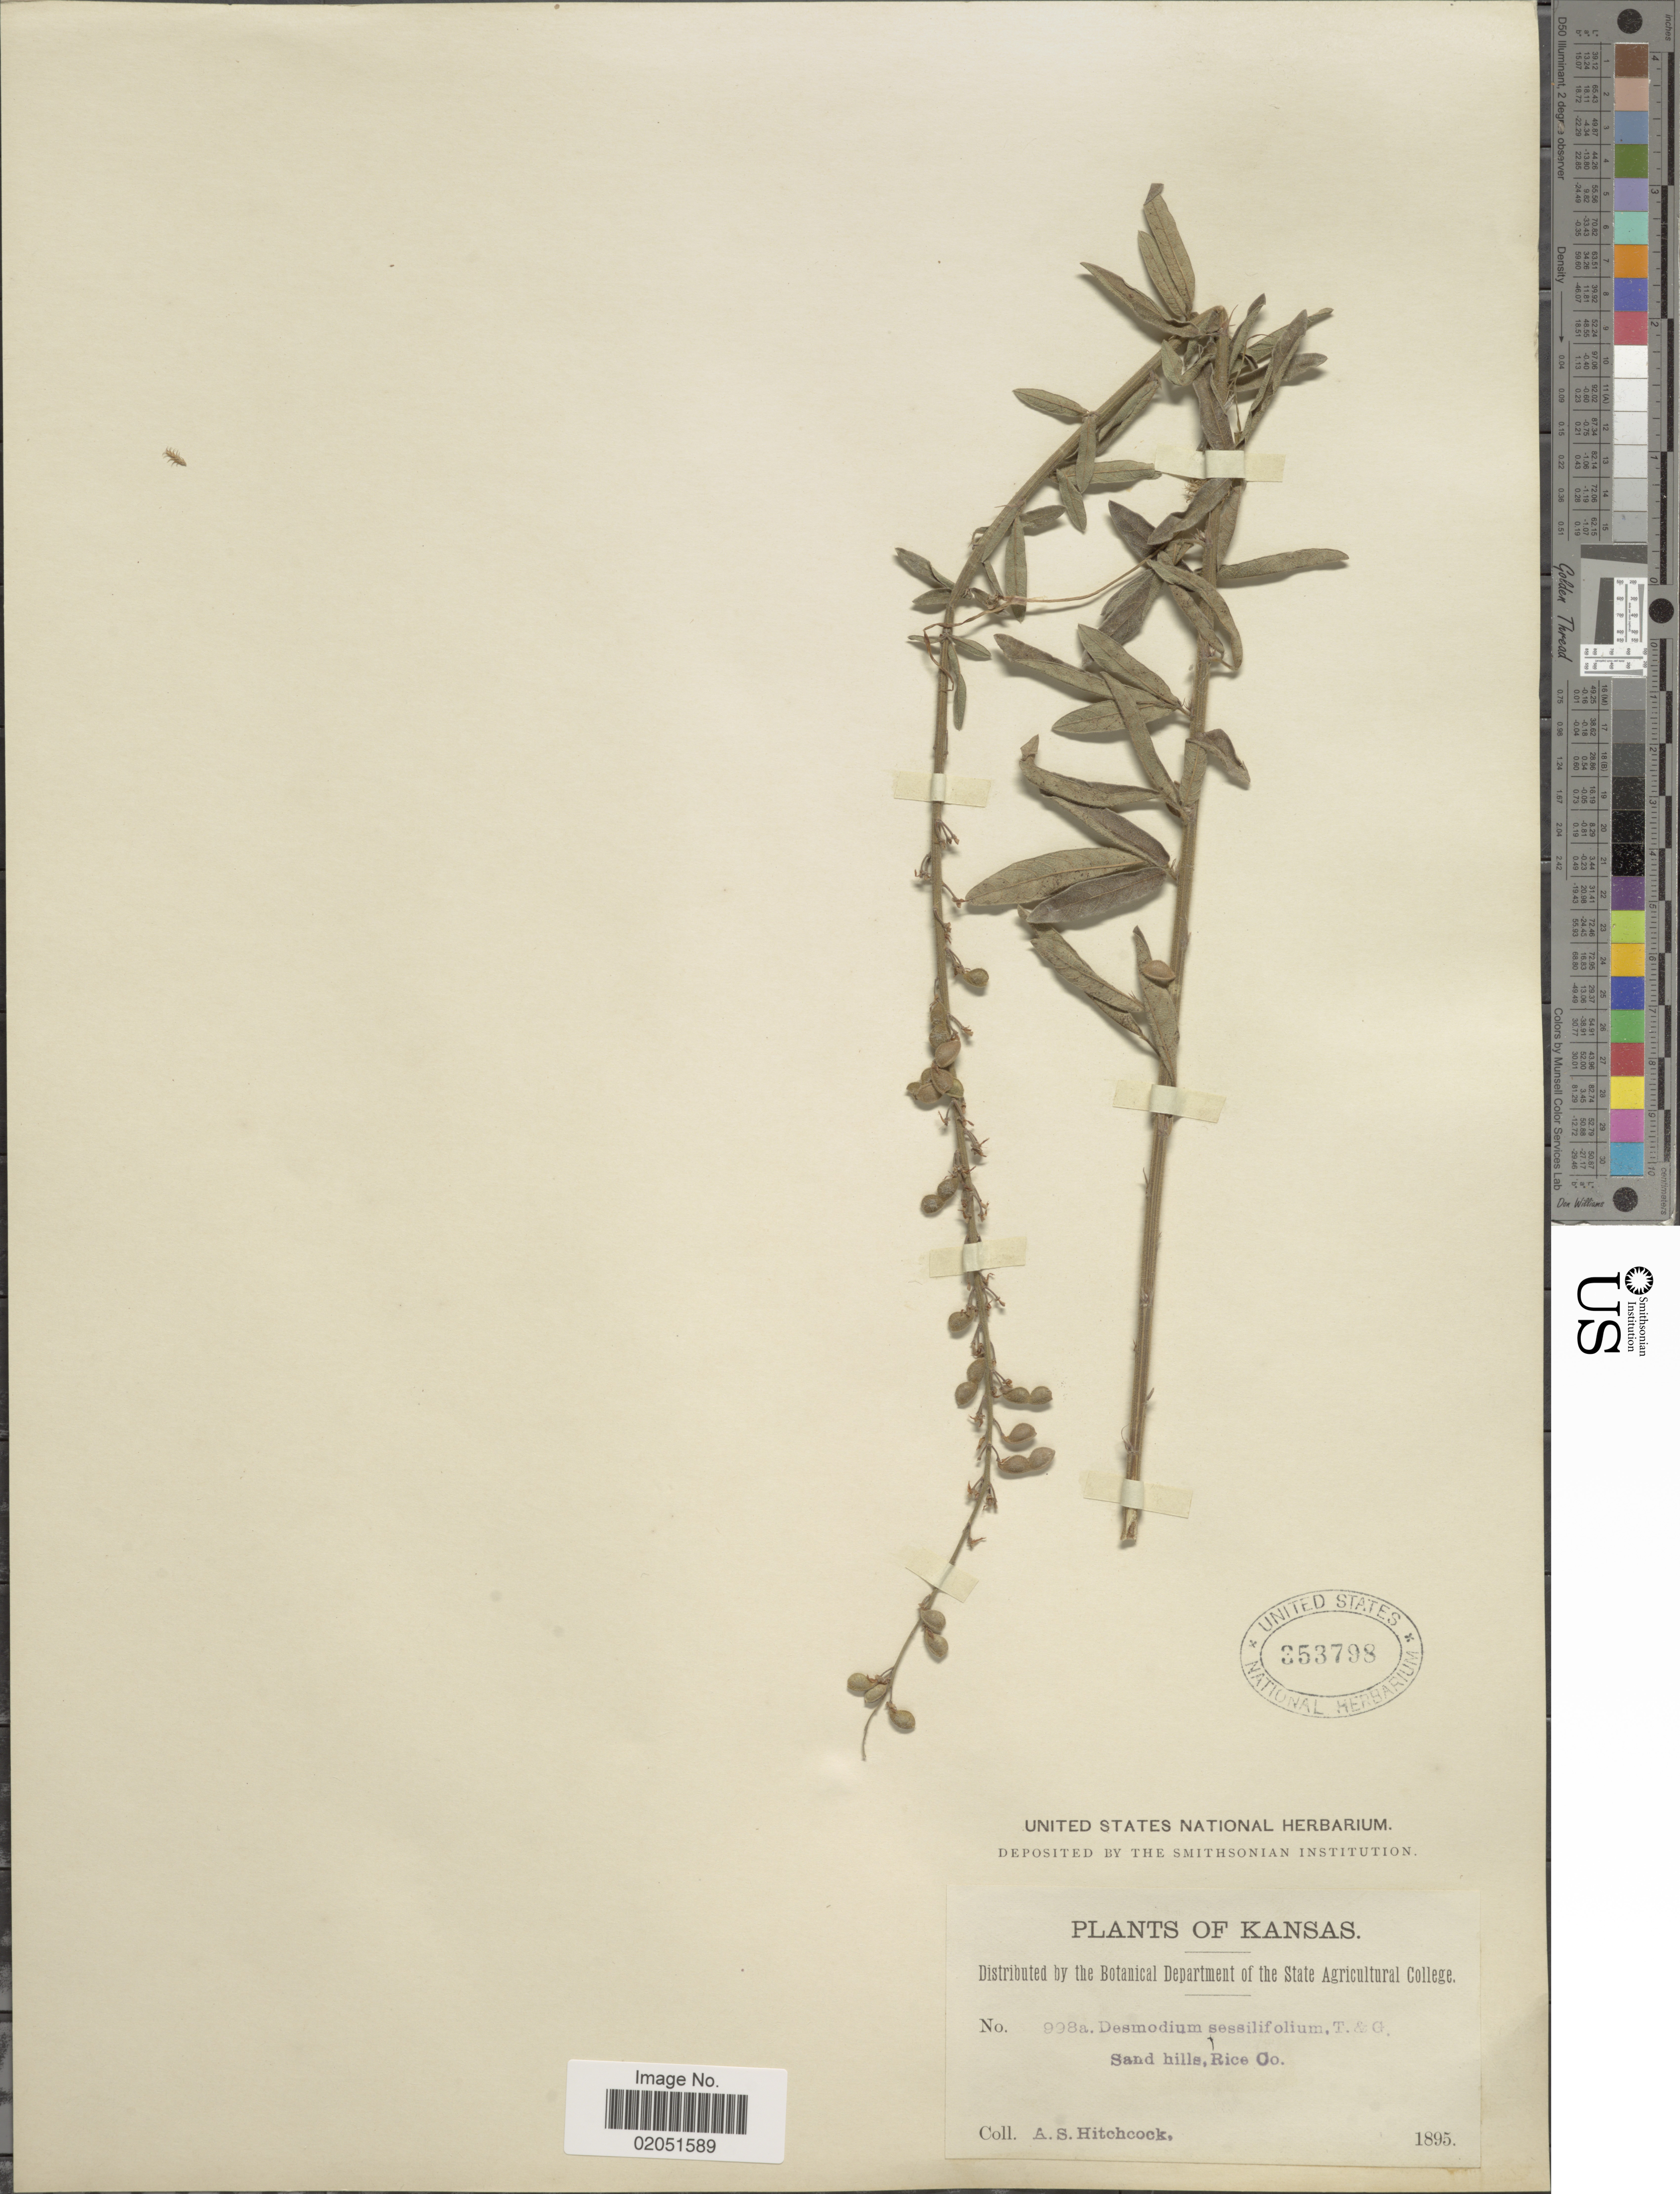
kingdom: Plantae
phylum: Tracheophyta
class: Magnoliopsida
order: Fabales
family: Fabaceae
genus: Desmodium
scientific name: Desmodium sessilifolium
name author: Torr. & A. Gray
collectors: A. S. Hitchcock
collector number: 998a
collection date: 1895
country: United States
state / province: Kansas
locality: Sand Hills, Rice Co.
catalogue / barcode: US 353798